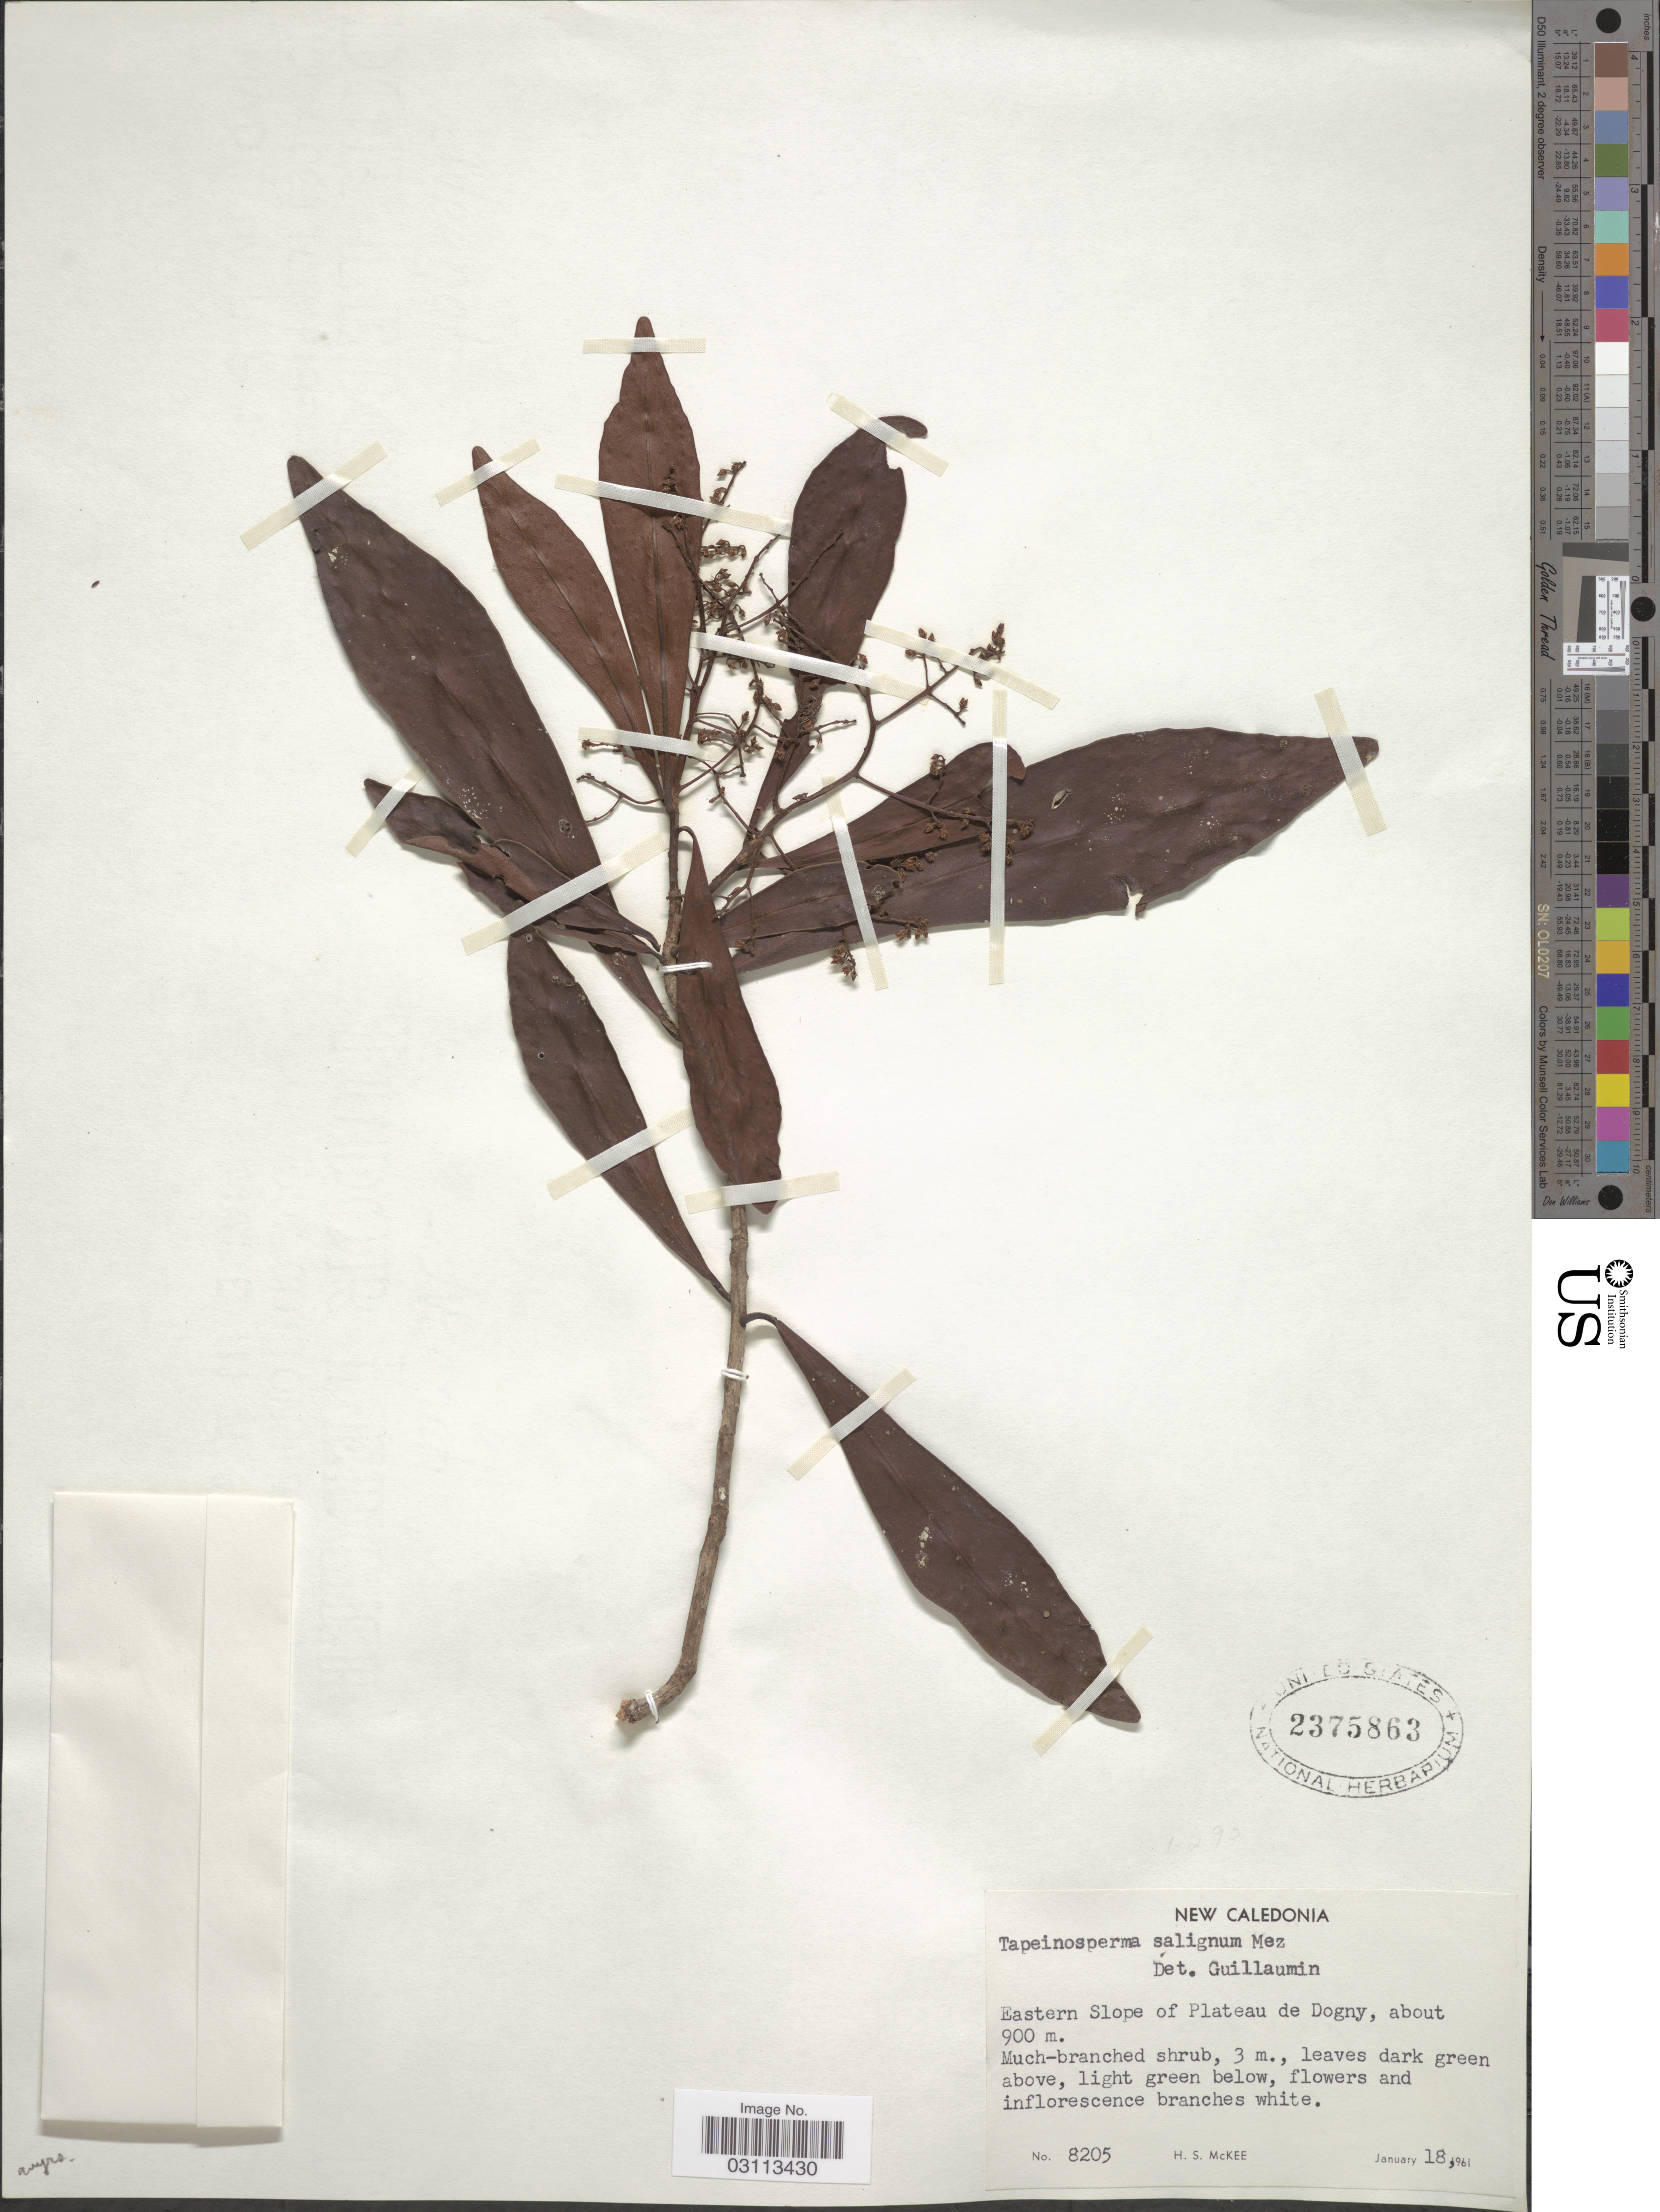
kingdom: Plantae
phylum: Tracheophyta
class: Magnoliopsida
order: Ericales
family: Primulaceae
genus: Tapeinosperma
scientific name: Tapeinosperma salignum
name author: Mez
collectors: H. S. McKee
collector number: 8205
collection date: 1961-01-18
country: New Caledonia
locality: Eastern Slope of Plateau de Dogny.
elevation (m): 900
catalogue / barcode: US 2375863